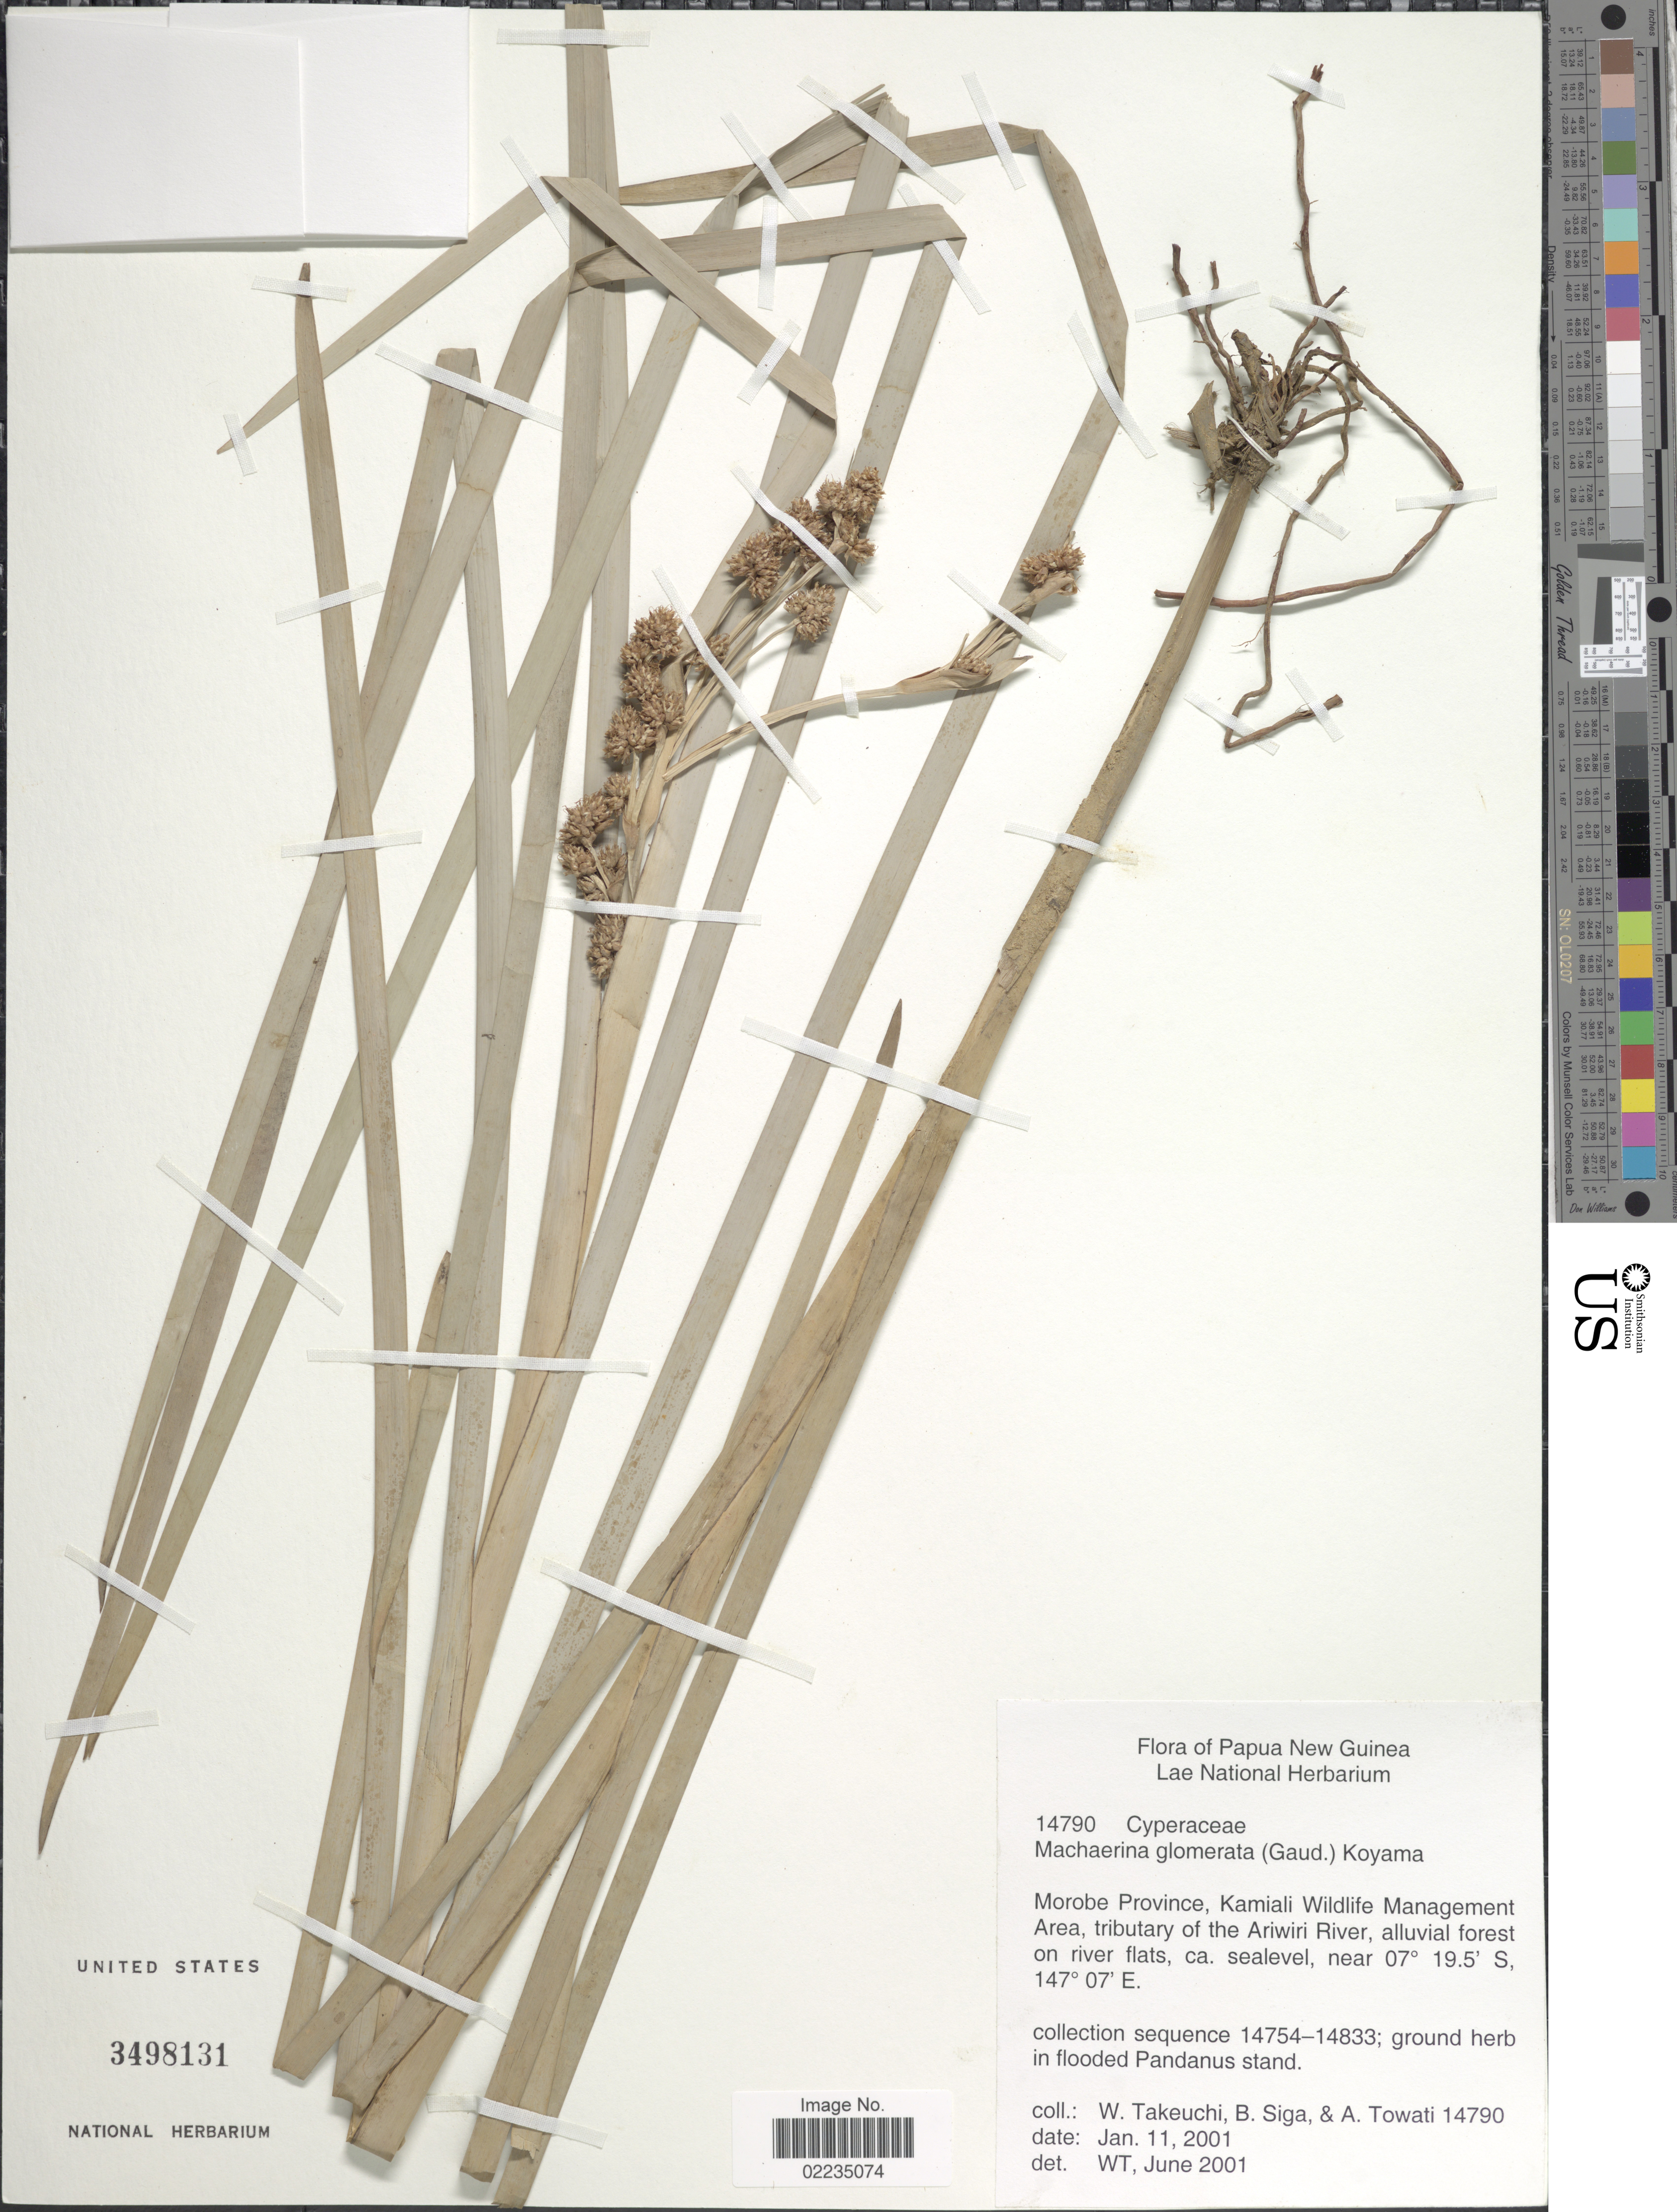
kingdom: Plantae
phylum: Tracheophyta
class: Liliopsida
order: Poales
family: Cyperaceae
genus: Machaerina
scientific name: Machaerina glomerata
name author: (Gaudich.) T. Koyama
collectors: W. Takeuchi, B. Siga & A. Towati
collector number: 14790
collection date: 2001-01-11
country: Papua New Guinea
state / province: Morobe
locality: Morobe Province, Kamiali Wildlife Management Area, tributary of the Ariwiri River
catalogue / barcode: US 3498131